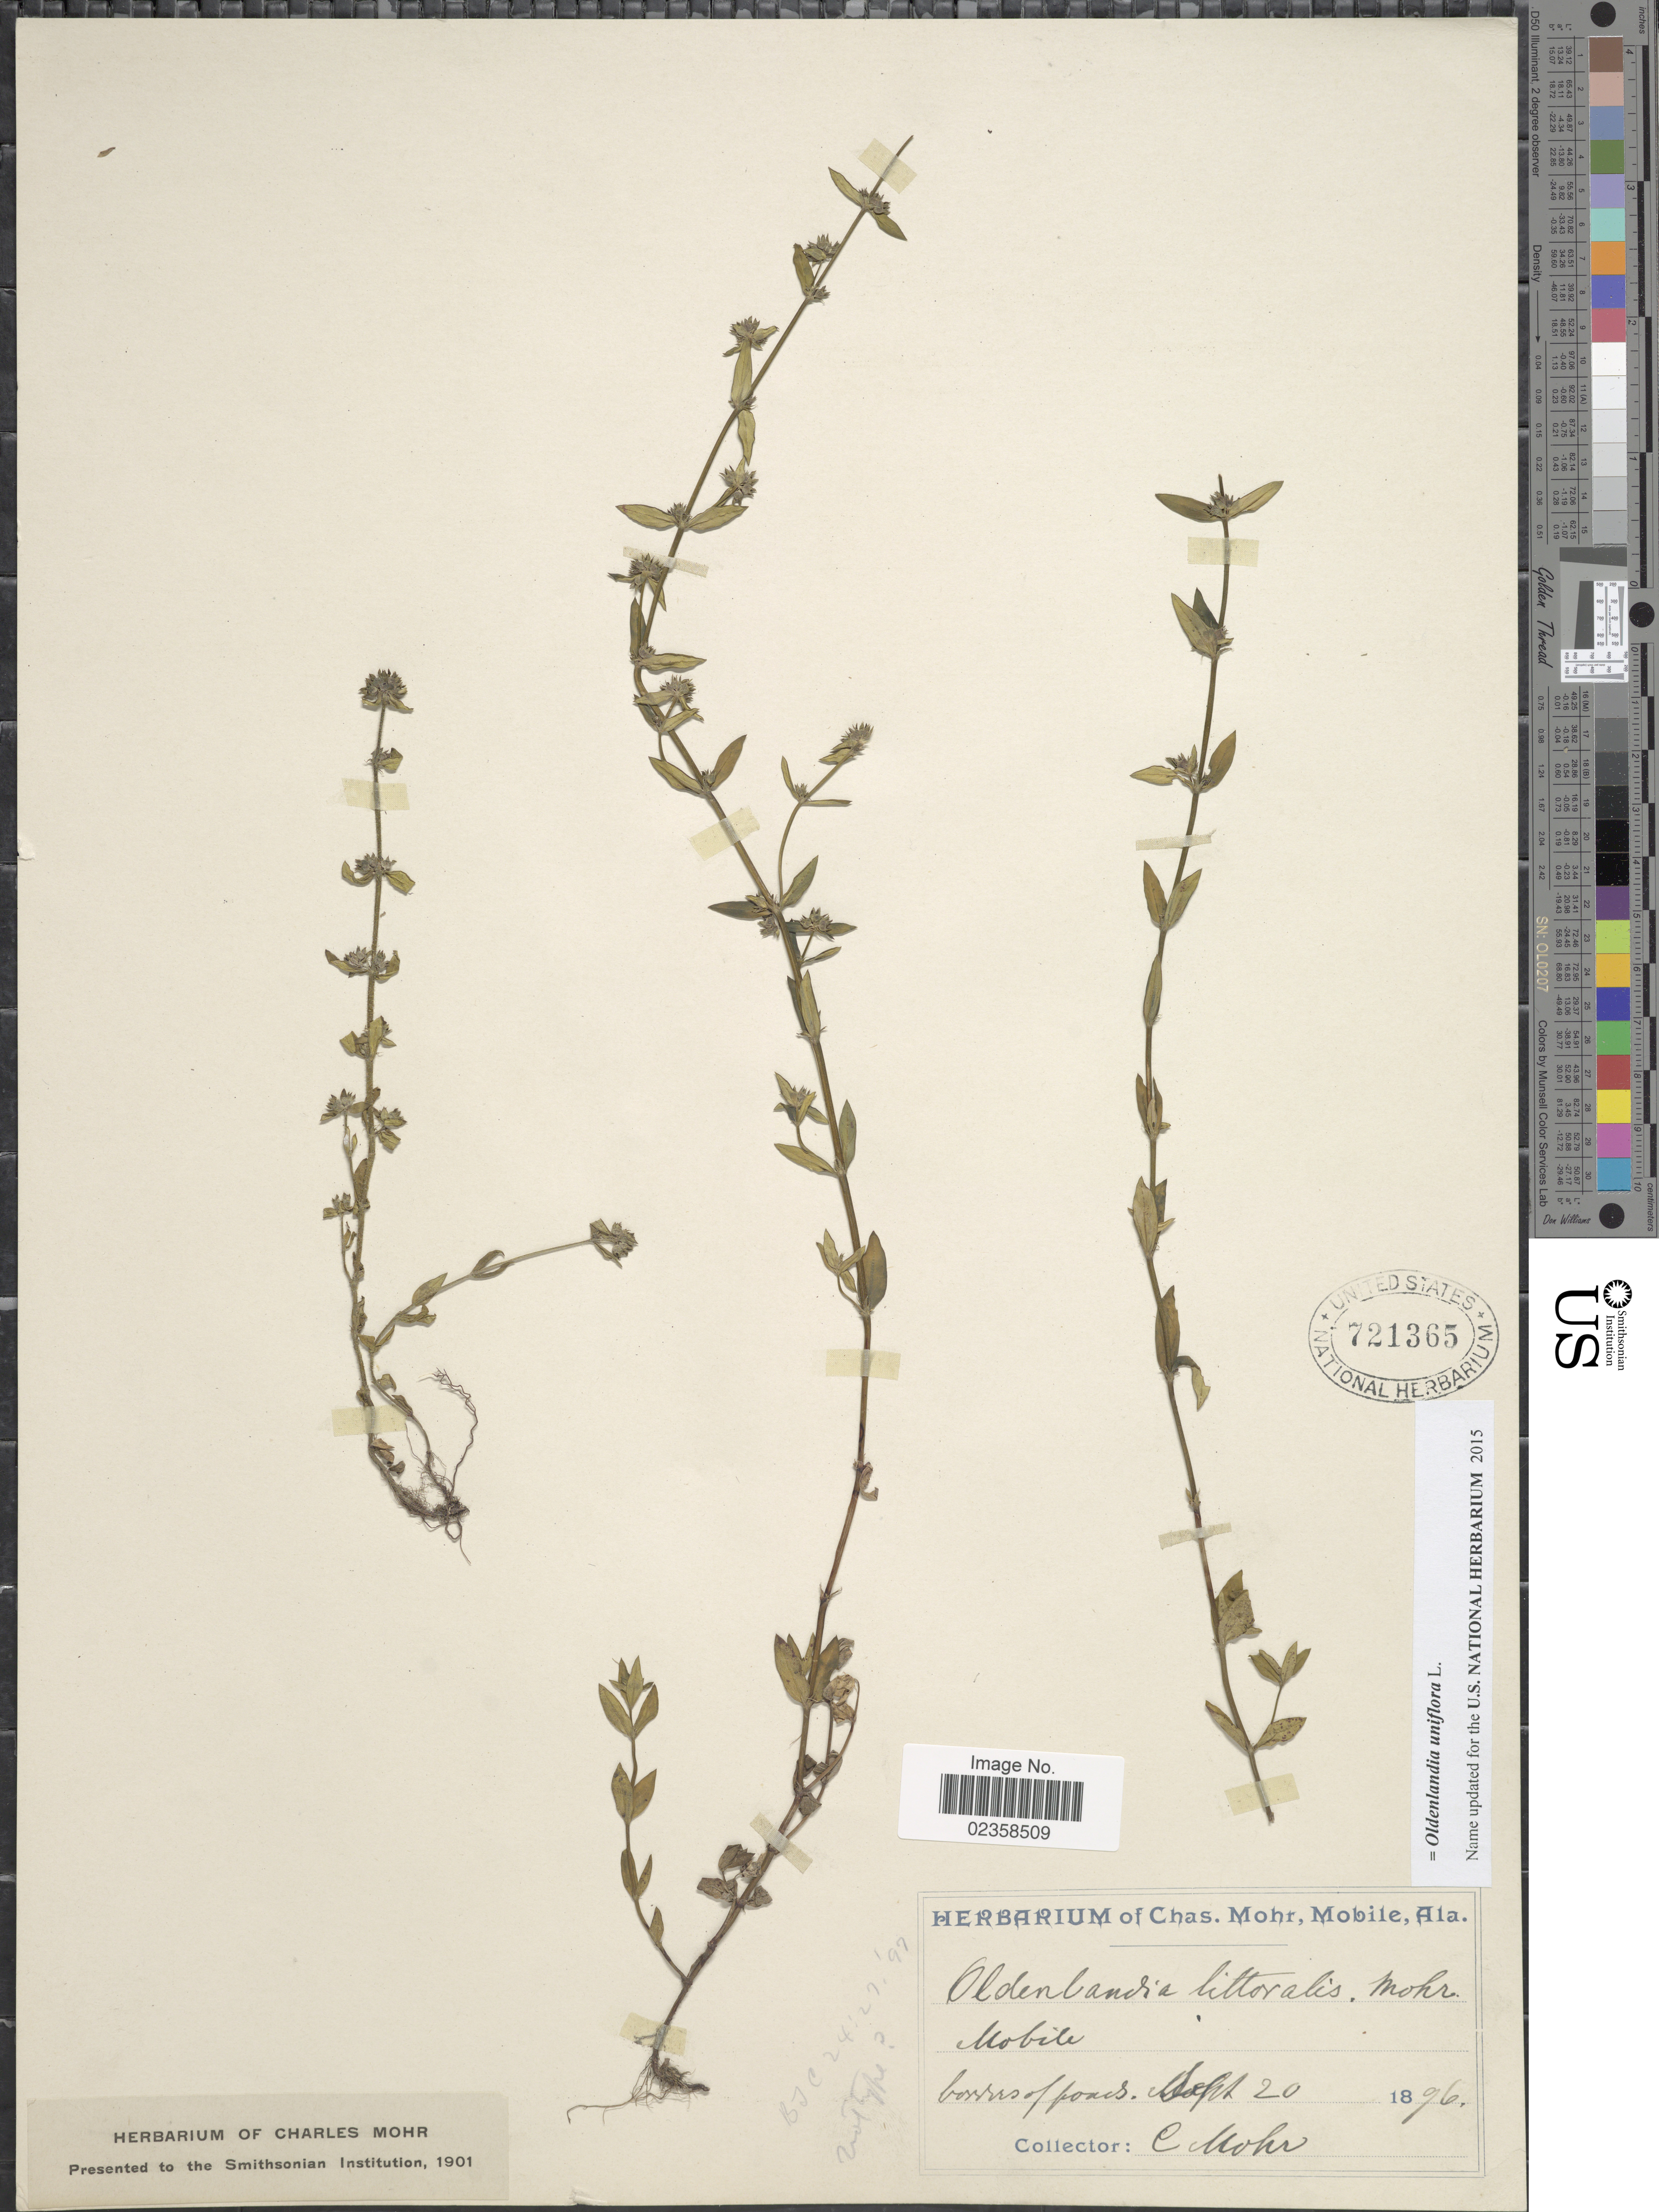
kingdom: Plantae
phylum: Tracheophyta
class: Magnoliopsida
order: Gentianales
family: Rubiaceae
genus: Oldenlandia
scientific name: Oldenlandia uniflora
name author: L.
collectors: C. T. Mohr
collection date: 1896-09-20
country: United States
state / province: Alabama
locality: Mobile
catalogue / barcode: US 721365